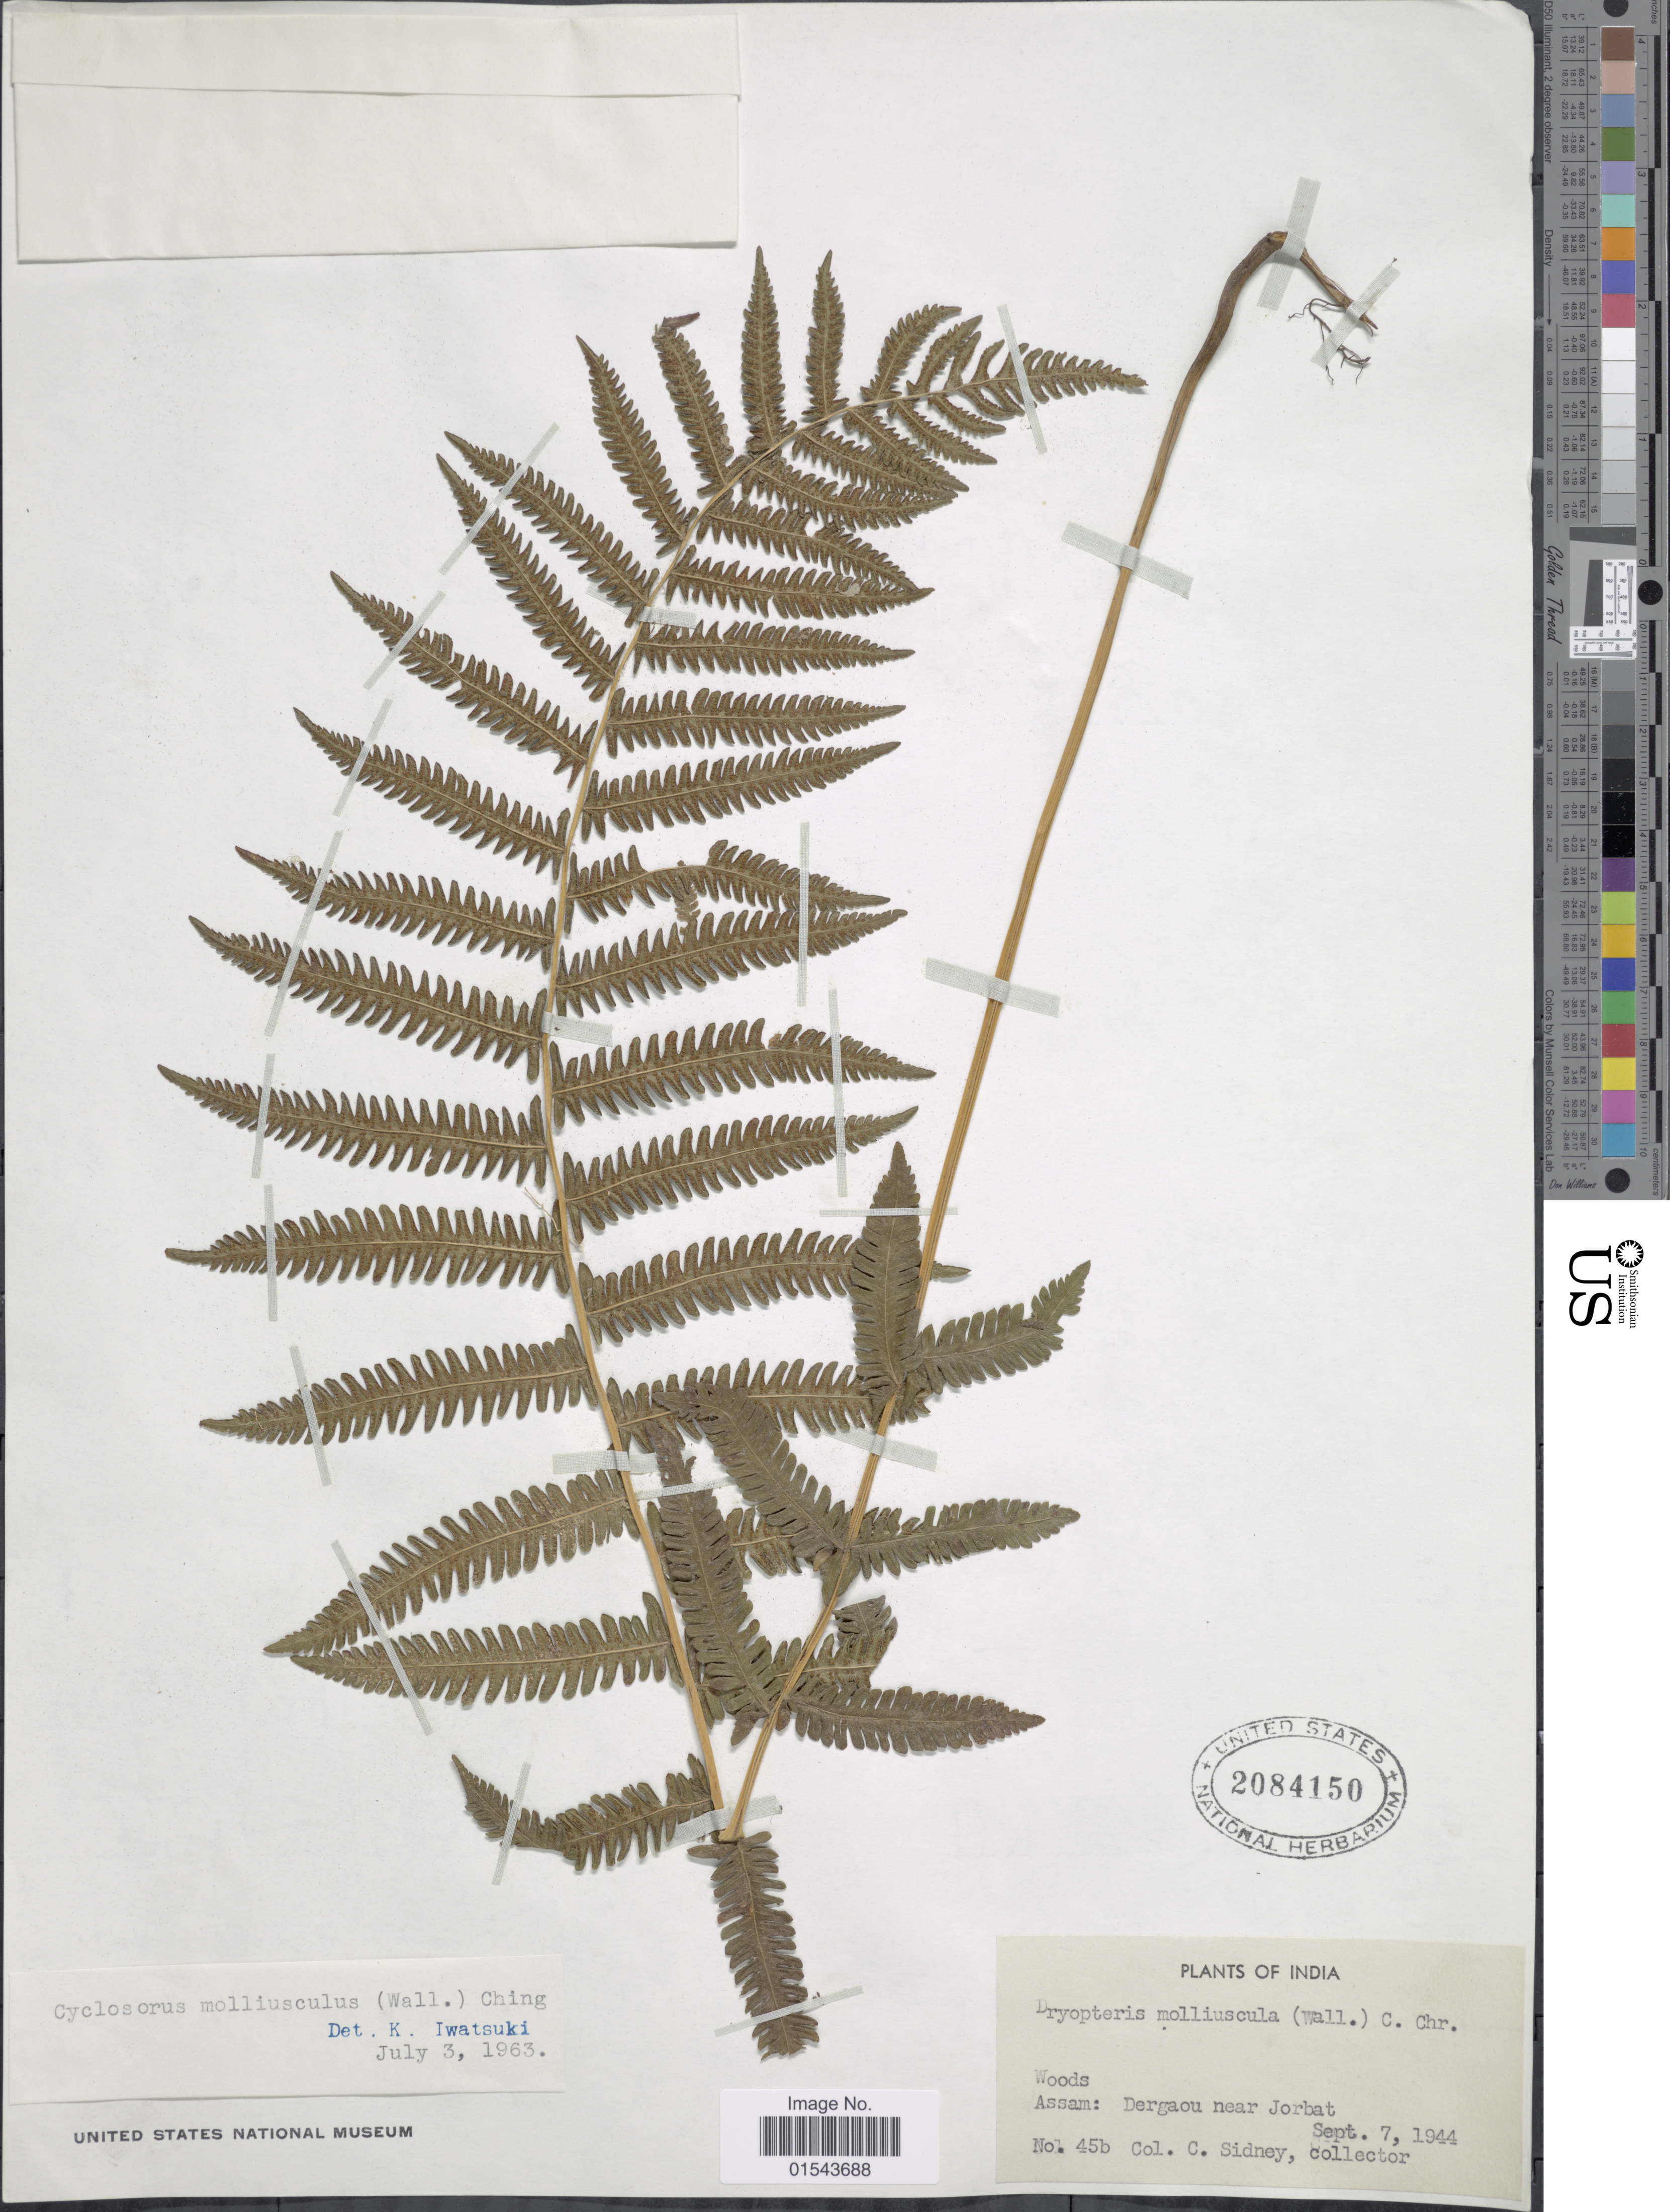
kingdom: Plantae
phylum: Tracheophyta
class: Polypodiopsida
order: Polypodiales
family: Thelypteridaceae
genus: Christella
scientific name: Christella molliuscula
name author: (Wall.) Holttum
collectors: C. Sidney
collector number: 45b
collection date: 1944-09-07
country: India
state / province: Assam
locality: Dergaou near Jorbat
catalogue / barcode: US 2084150